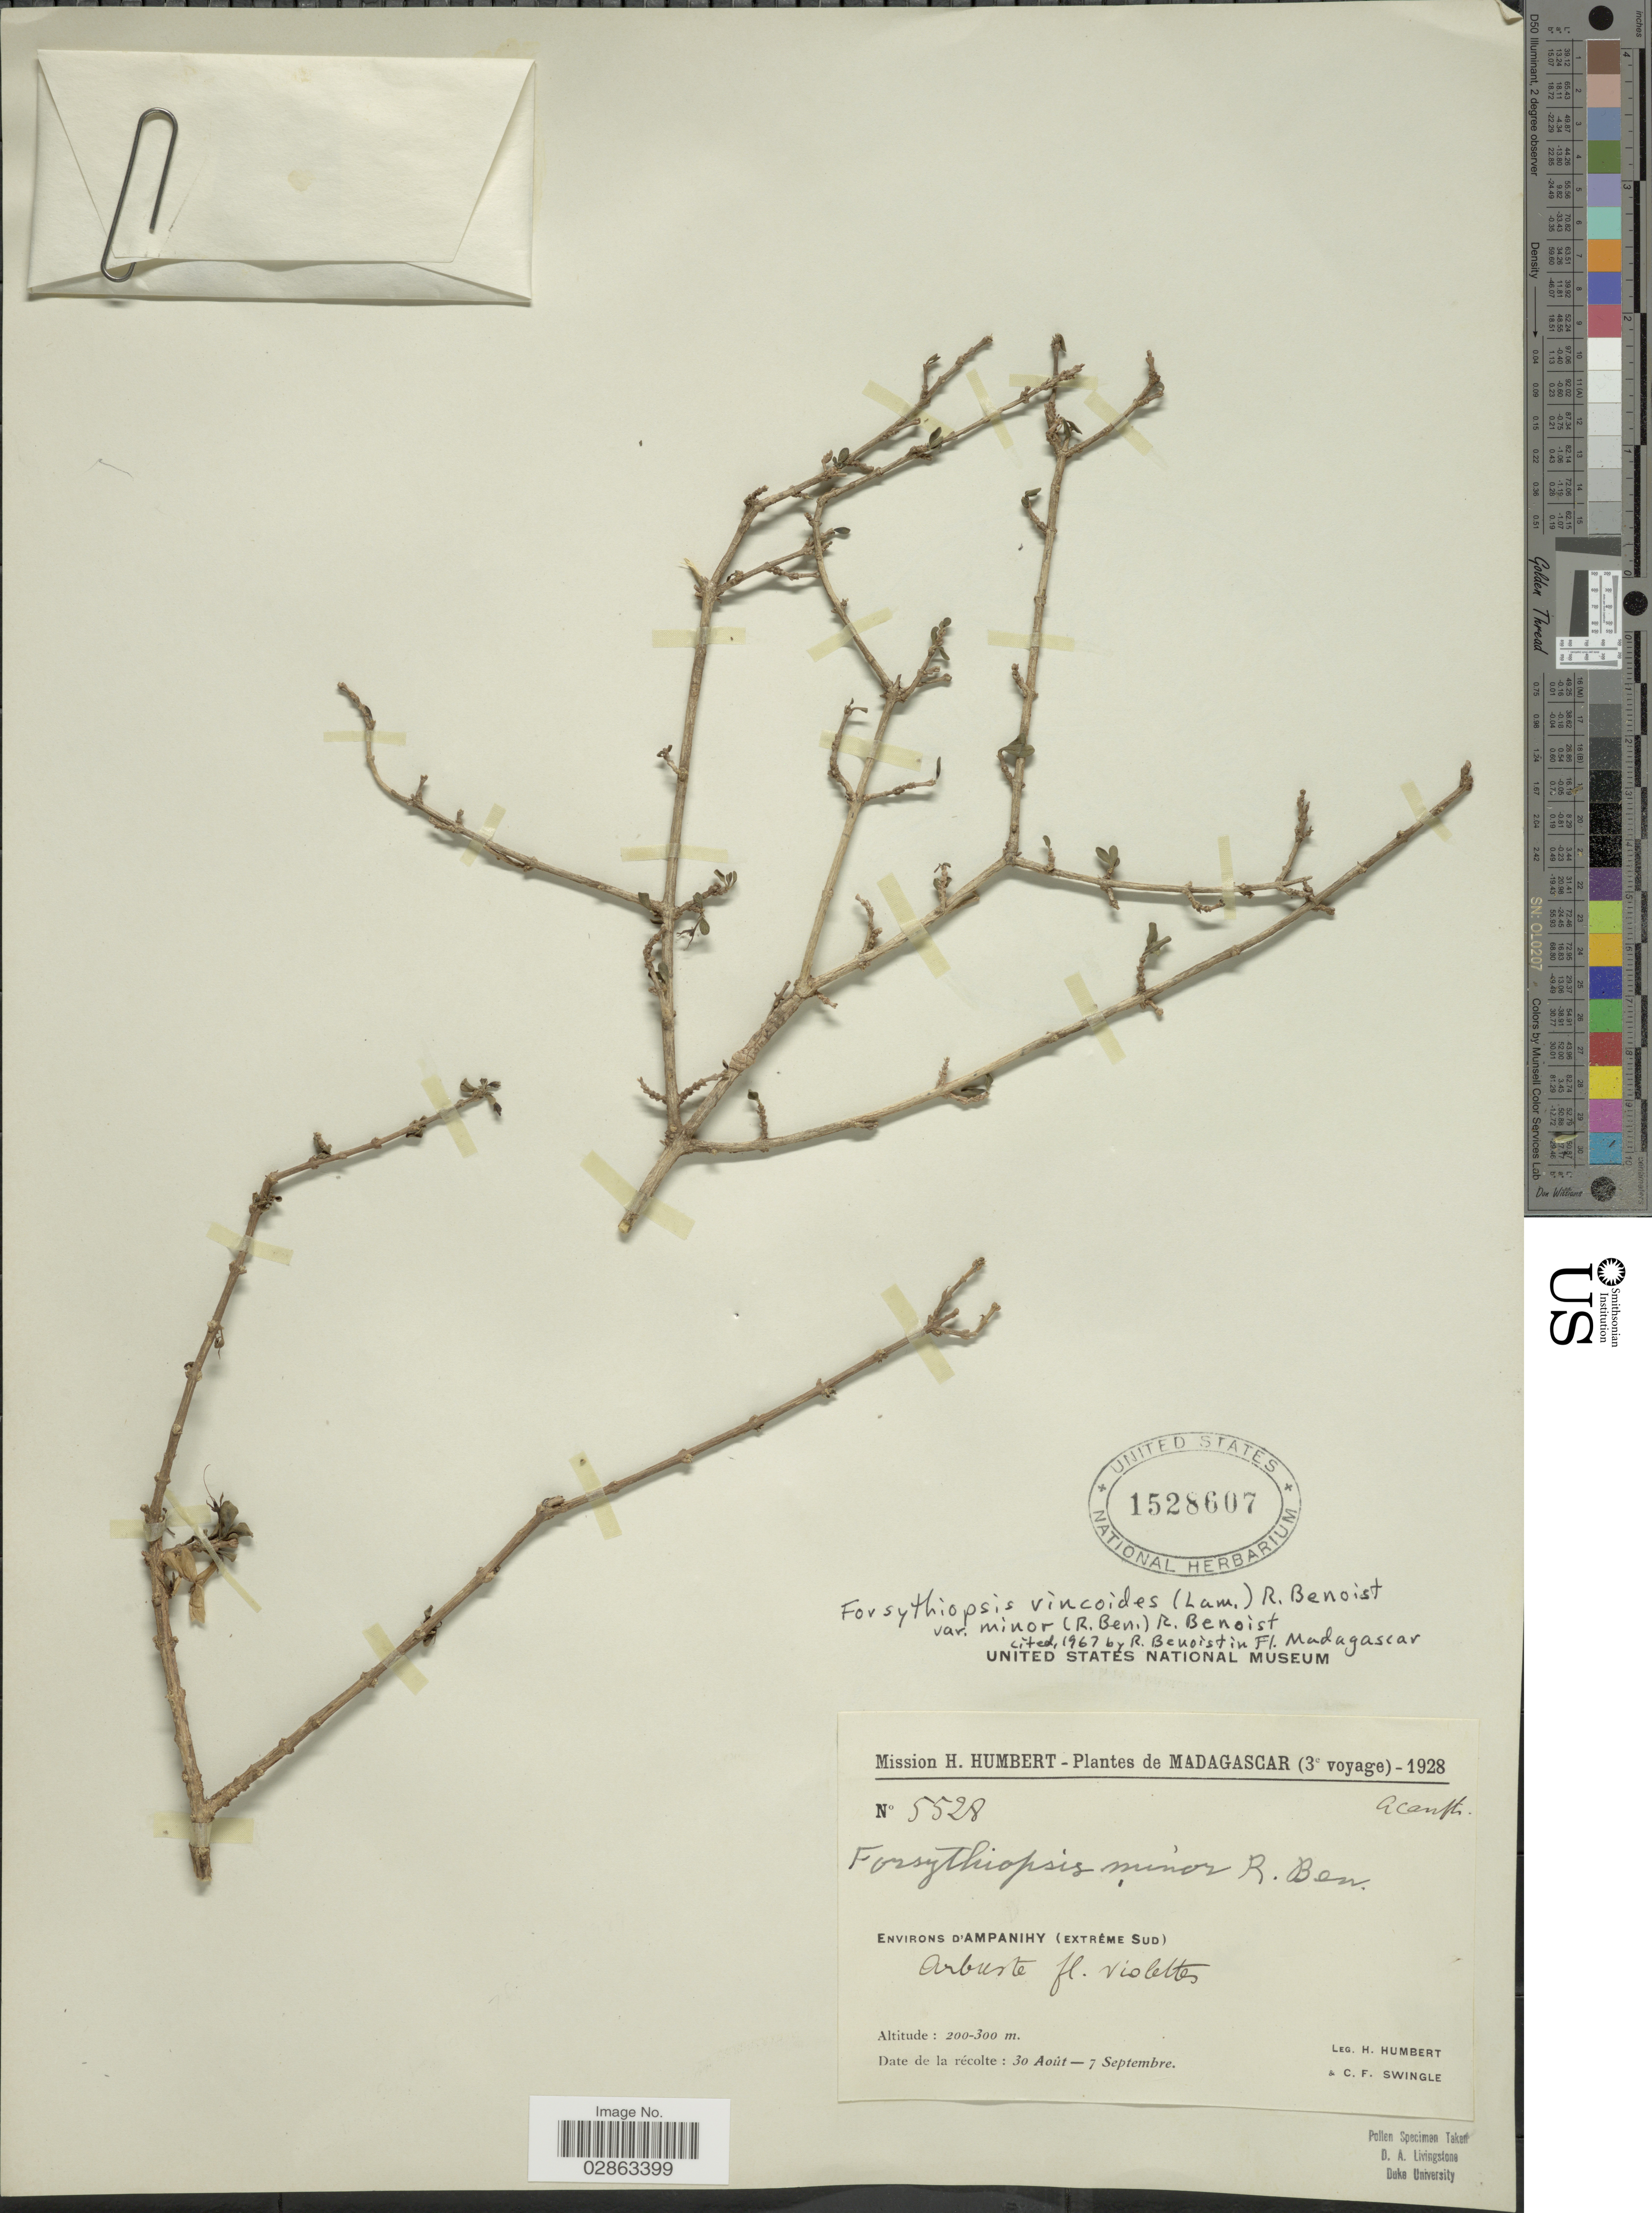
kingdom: Plantae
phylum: Tracheophyta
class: Magnoliopsida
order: Lamiales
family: Acanthaceae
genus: Forsythiopsis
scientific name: Forsythiopsis vincoides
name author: (Lam.) Benoist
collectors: H. Humbert & C. Swingle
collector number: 5528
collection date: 1928-08-30/1928-09-07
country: Madagascar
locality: Environs d'Ampanihy (Extrême Sud).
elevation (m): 200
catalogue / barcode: US 1528607